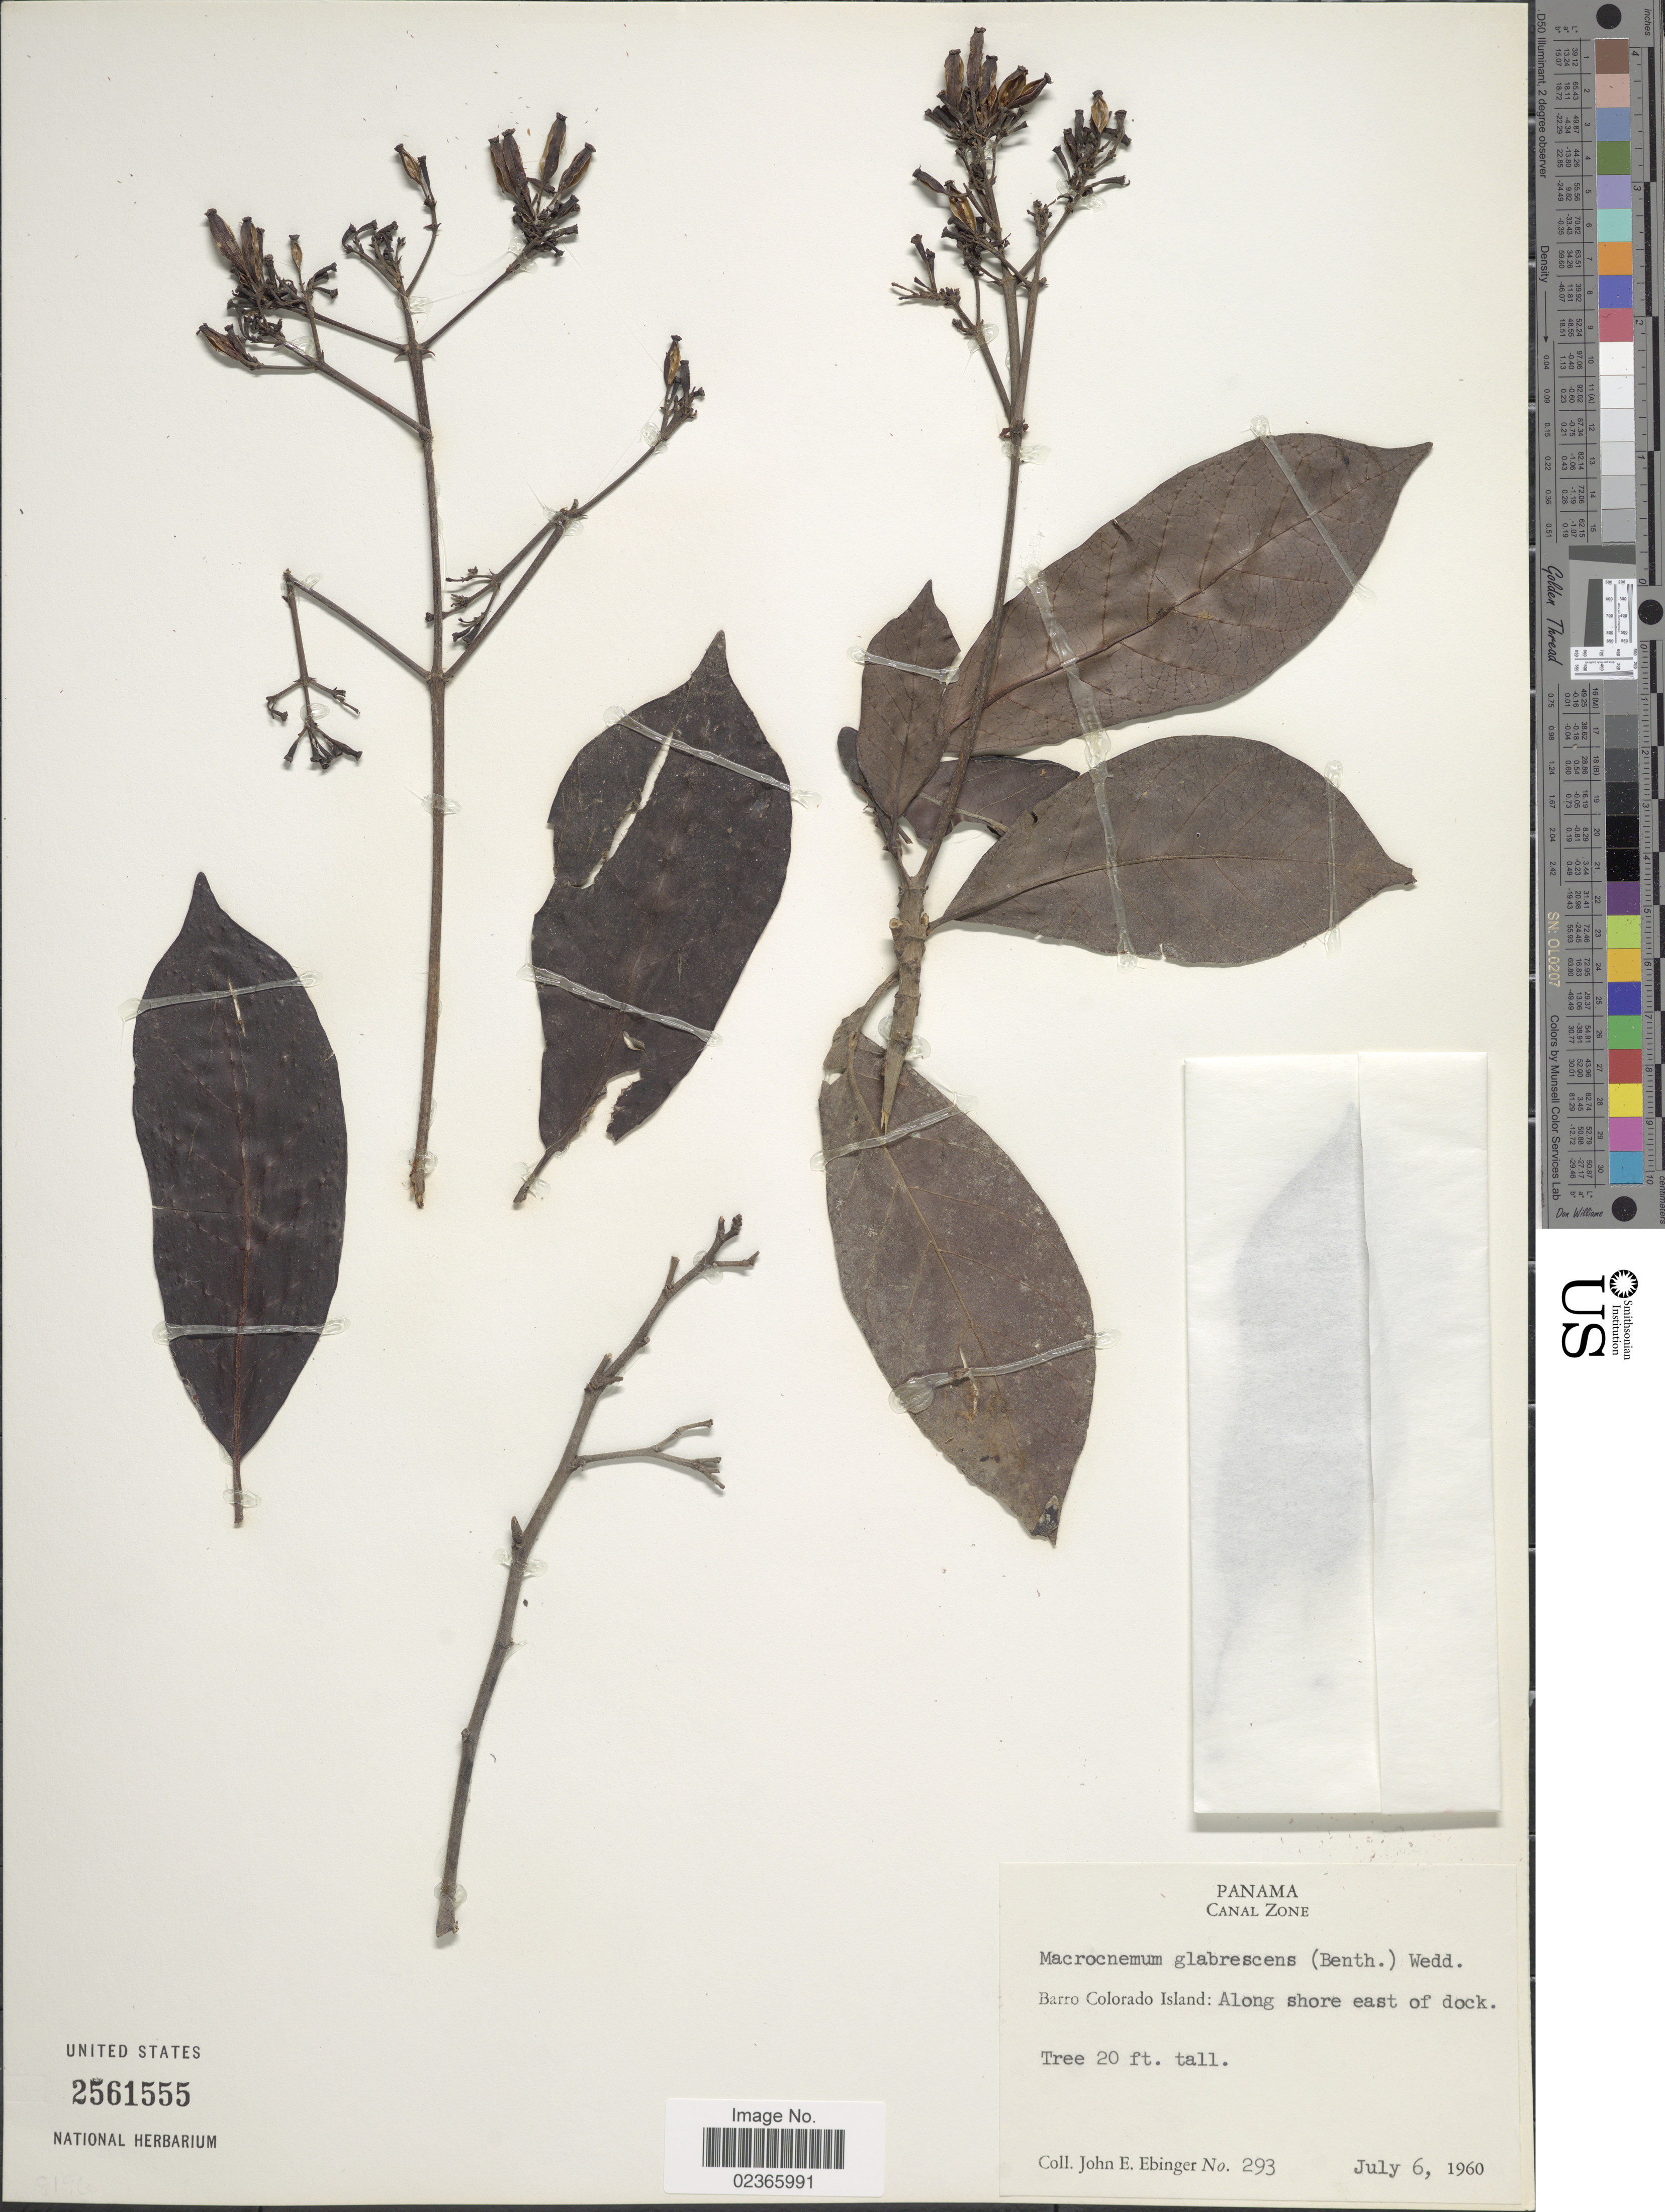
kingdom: Plantae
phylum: Tracheophyta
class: Magnoliopsida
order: Gentianales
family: Rubiaceae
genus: Macrocnemum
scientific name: Macrocnemum glabrescens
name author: (Benth.) Wedd.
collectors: J. Ebinger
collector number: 293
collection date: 1960-07-06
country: Panama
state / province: Panamá Oeste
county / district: Canal Zone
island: Barro Colorado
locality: Canal Zone. Barro Colorado Island: Along shore east of dock.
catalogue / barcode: US 2561555